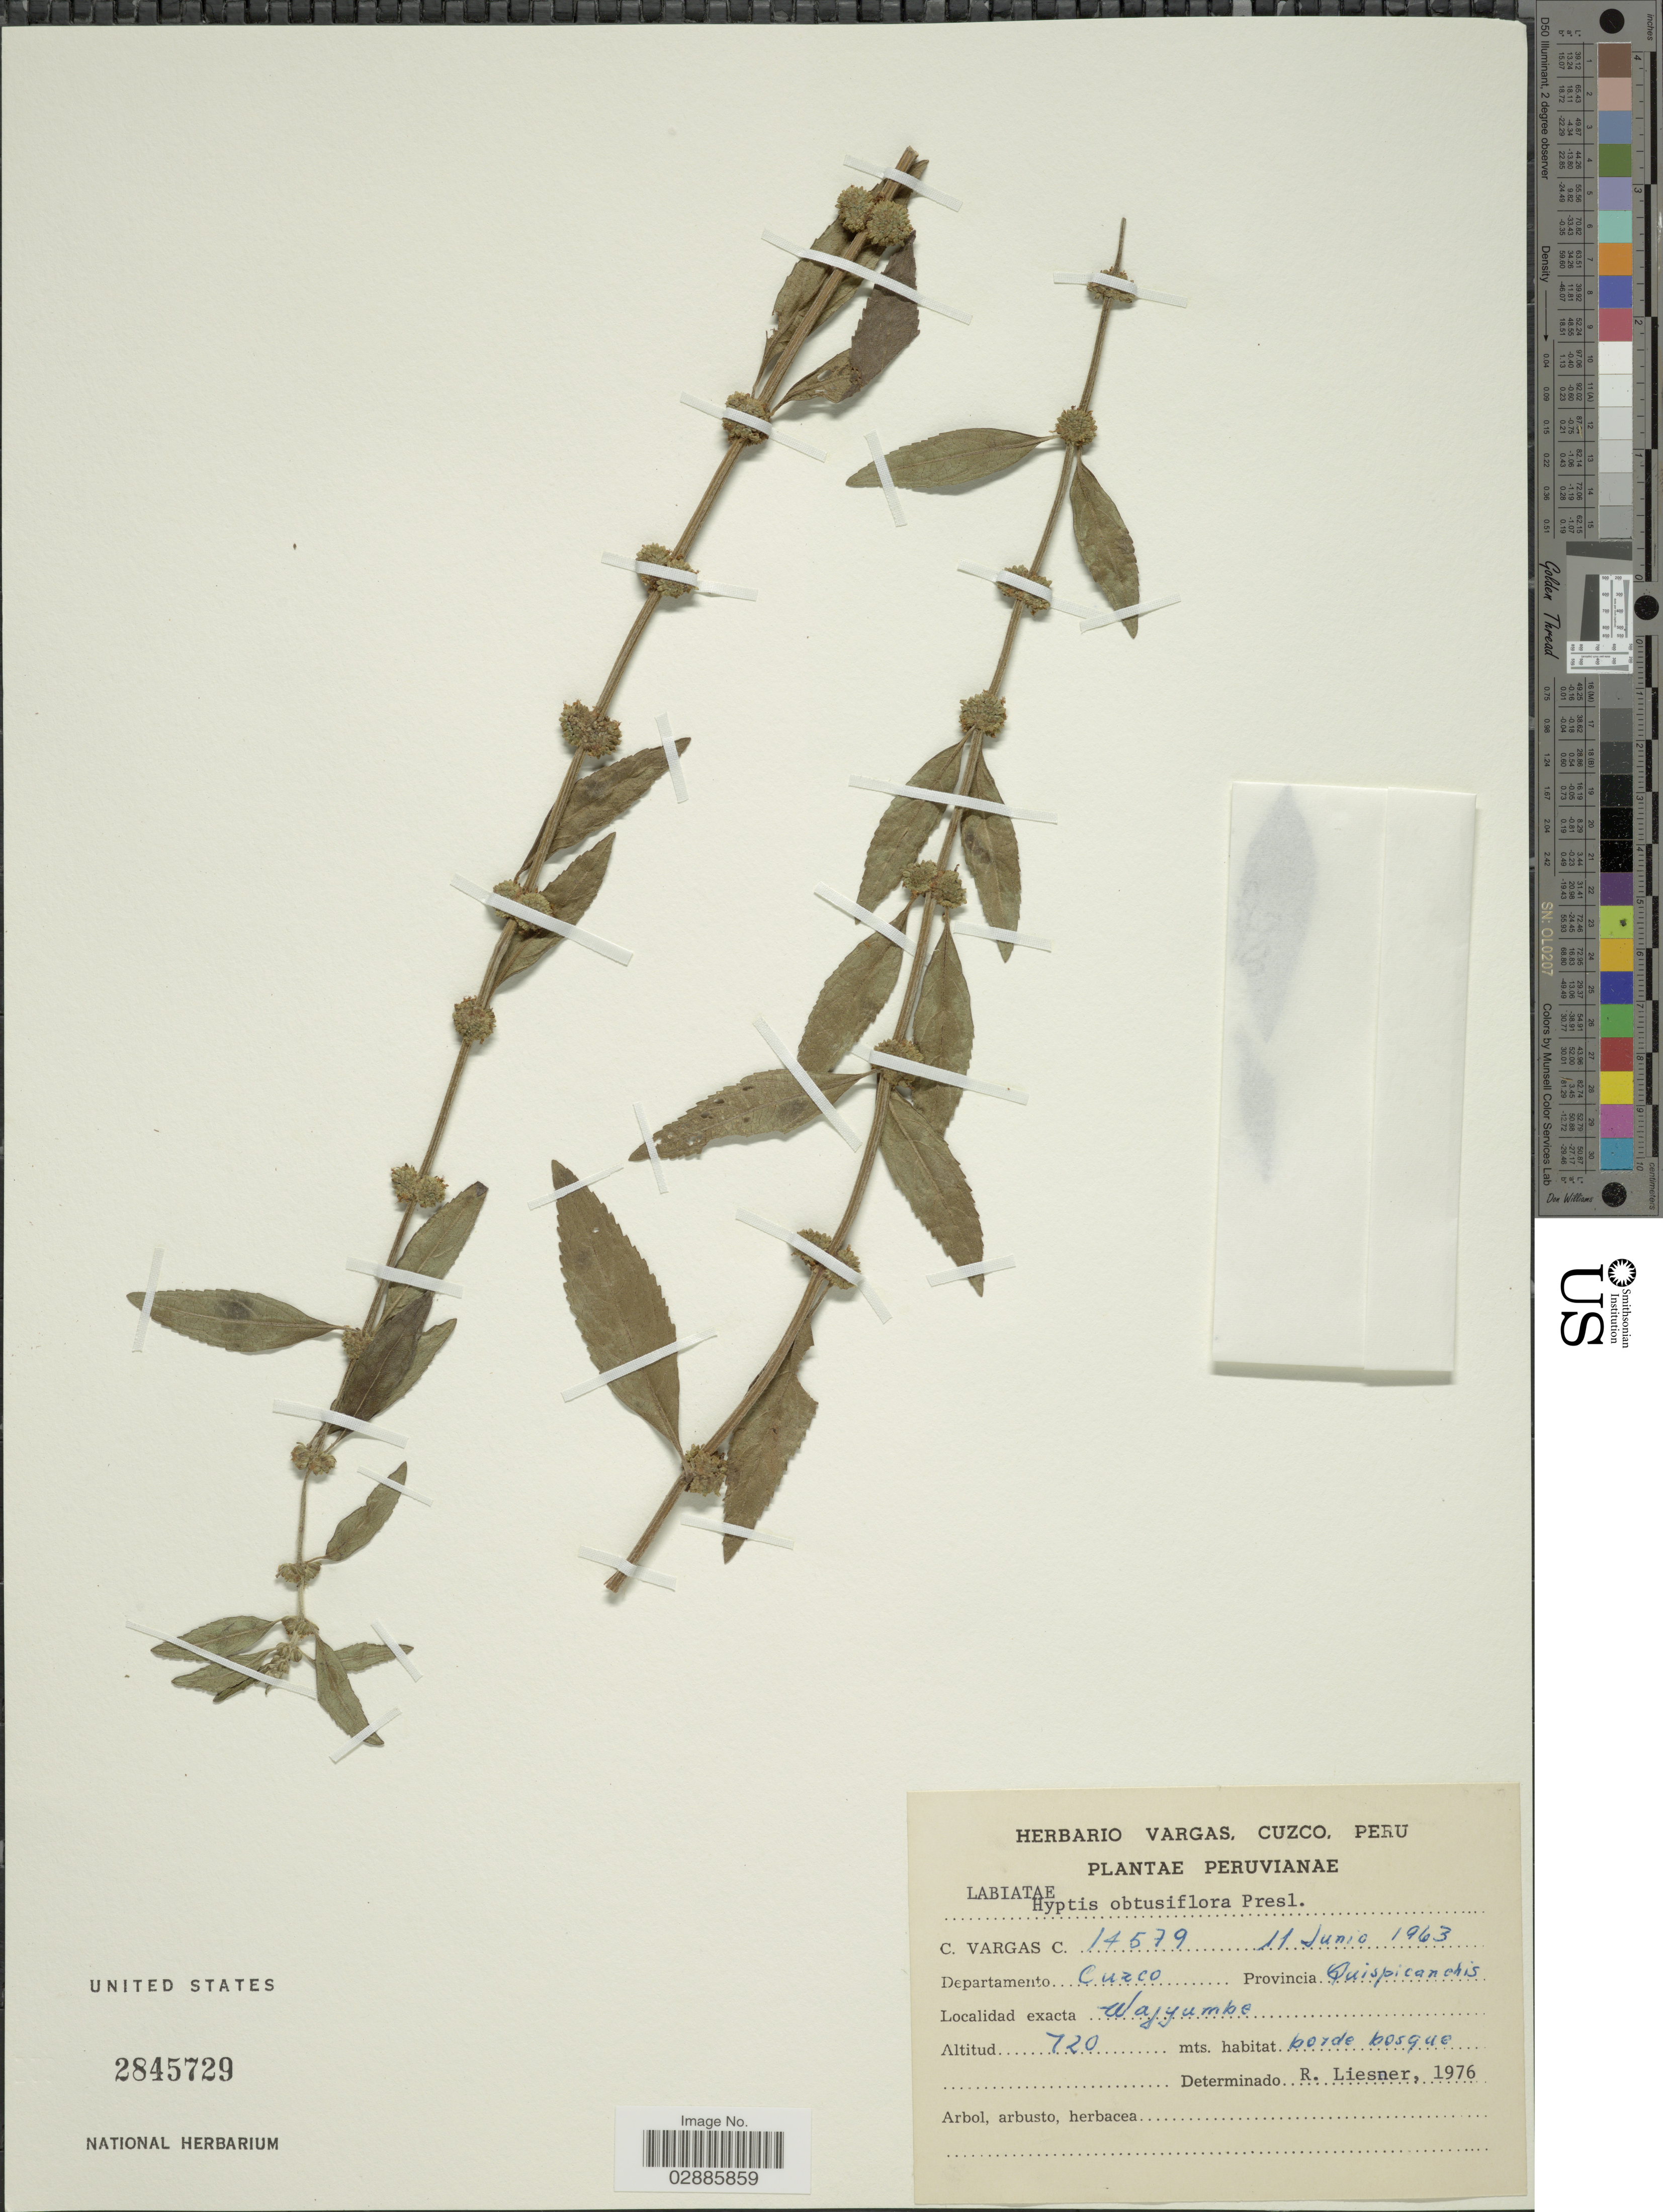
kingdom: Plantae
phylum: Tracheophyta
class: Magnoliopsida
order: Lamiales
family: Lamiaceae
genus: Hyptis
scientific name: Hyptis obtusiflora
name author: C. Presl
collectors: C. Vargas Calderón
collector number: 14579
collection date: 1963-06-11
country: Peru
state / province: Cusco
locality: Departamento Cuzco, Provincia Quispicanchis, Wajyumbe.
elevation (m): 720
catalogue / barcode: US 2845729